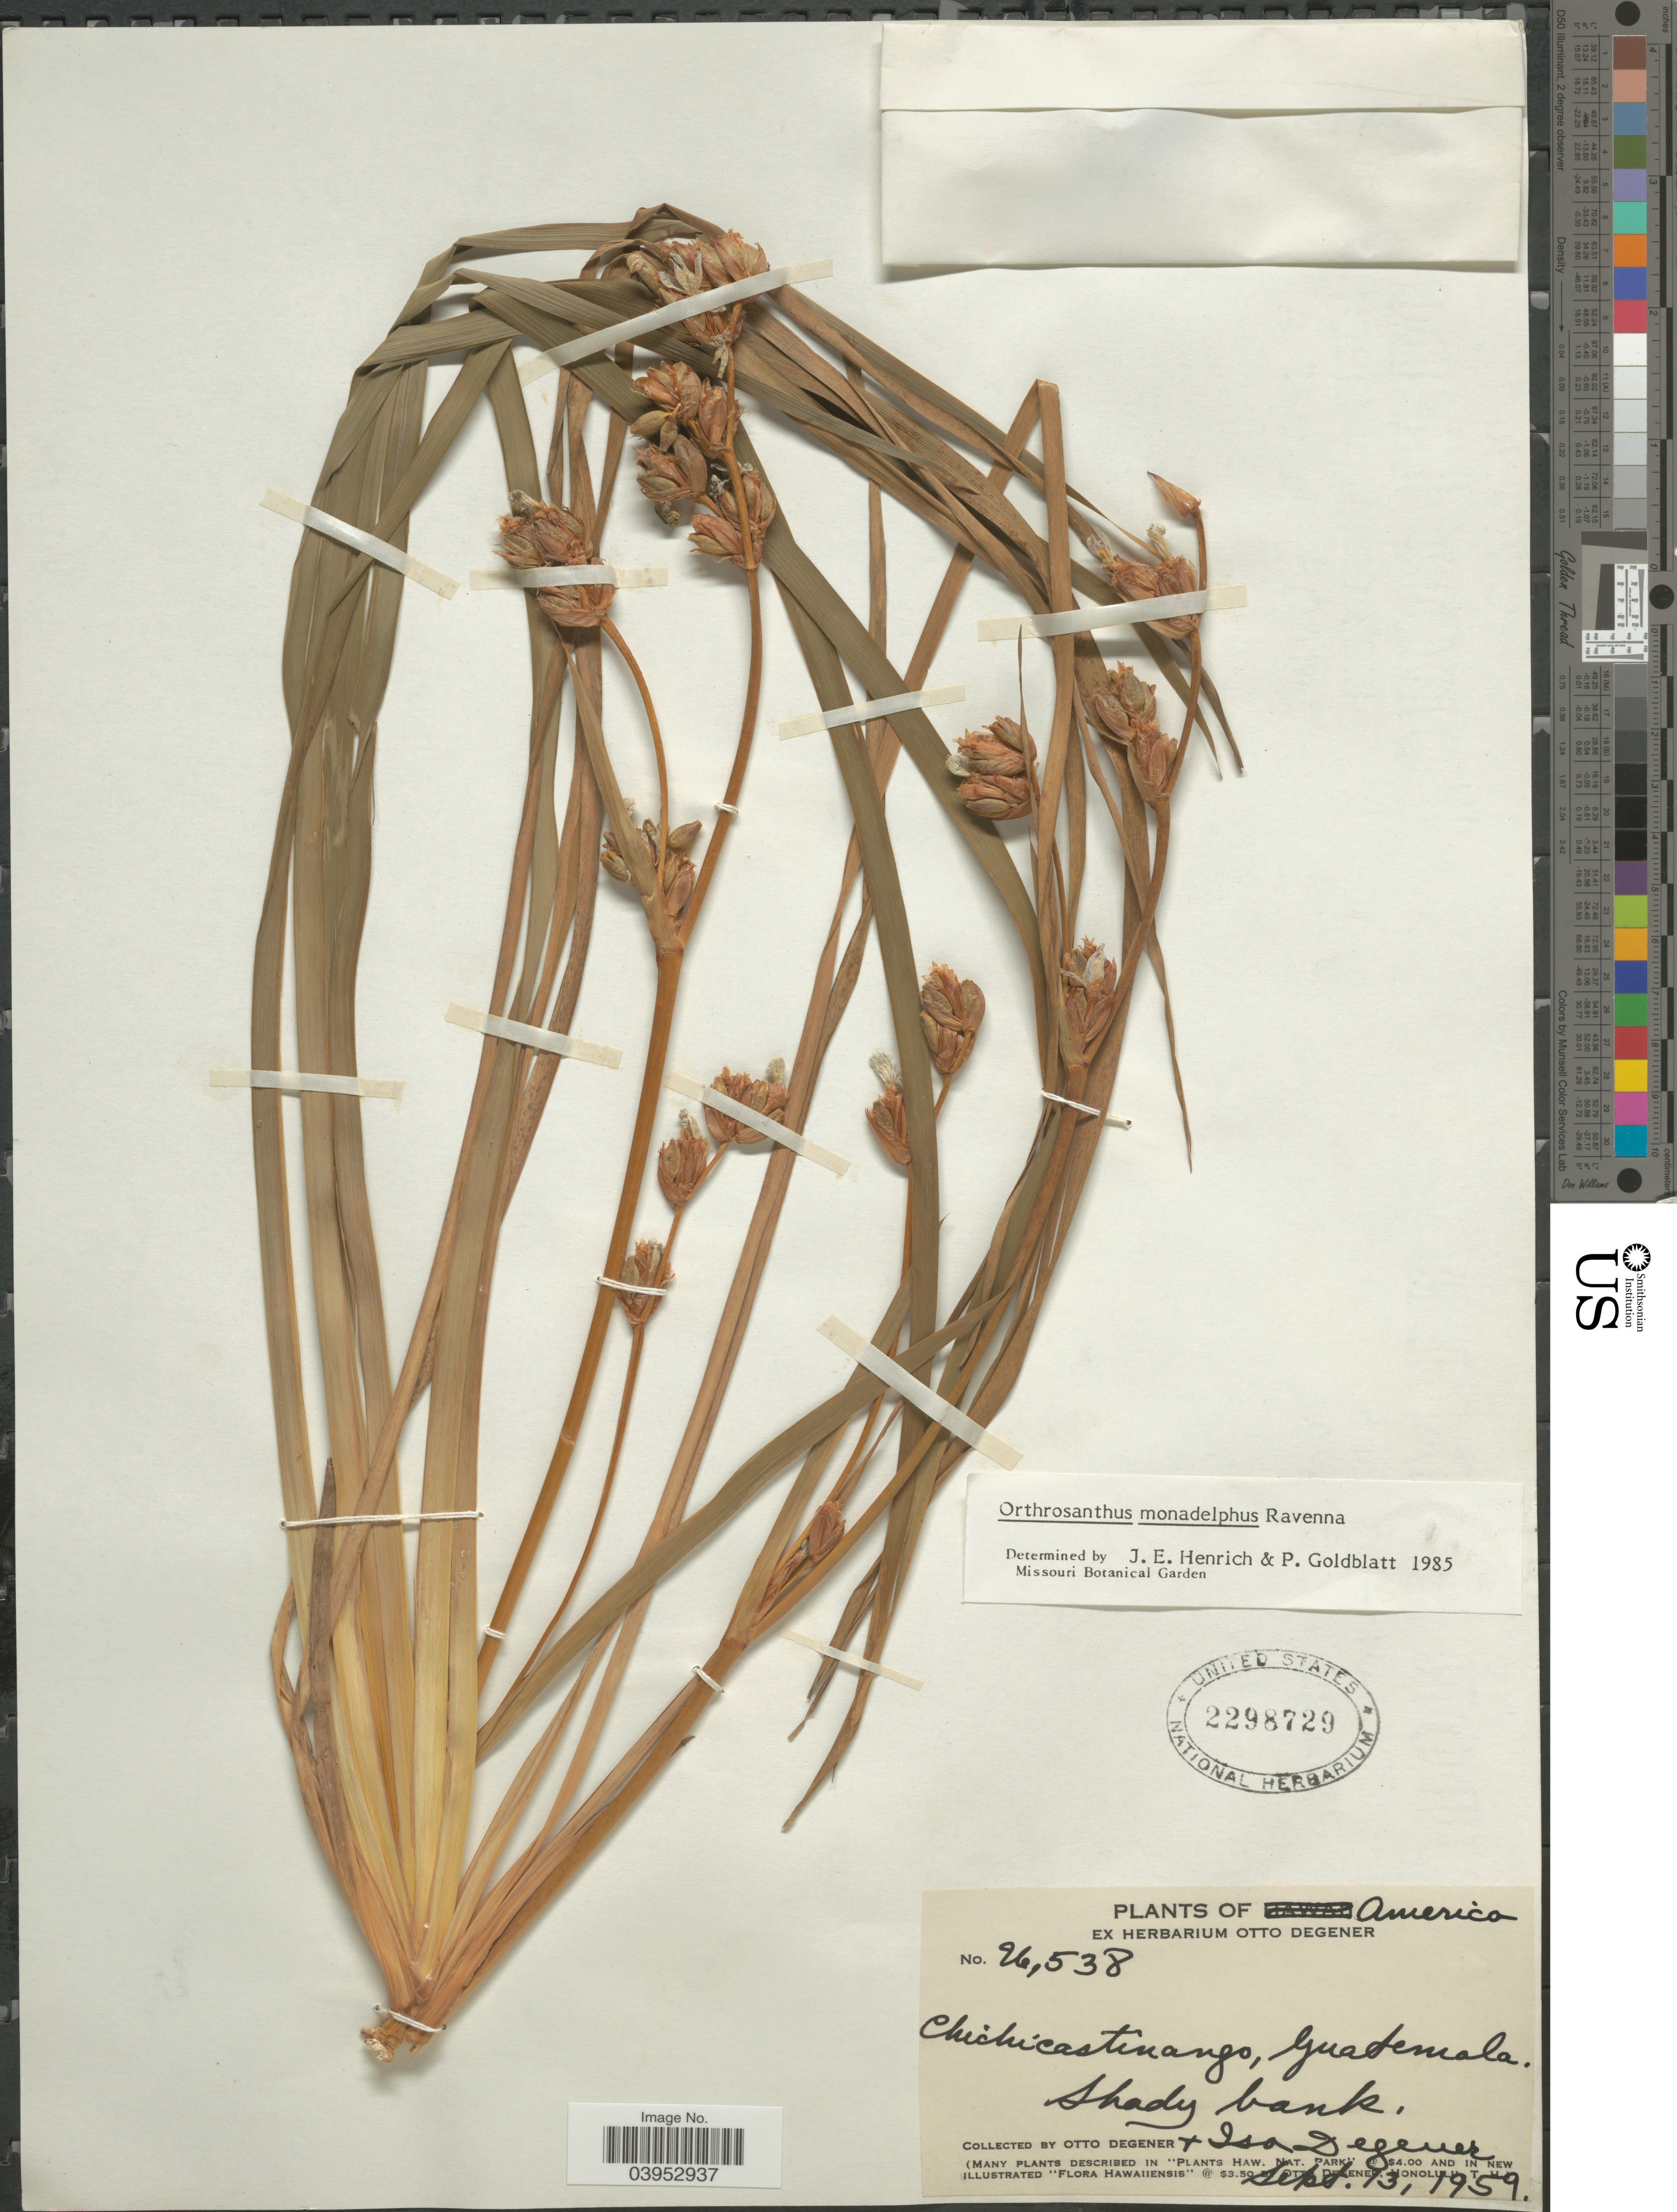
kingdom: Plantae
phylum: Tracheophyta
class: Liliopsida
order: Asparagales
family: Iridaceae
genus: Orthrosanthus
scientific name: Orthrosanthus monadelphus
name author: Ravenna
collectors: O. Degener & I. Degener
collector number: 26538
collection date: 1959-09-13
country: Guatemala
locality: America. Chichicastinango.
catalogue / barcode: US 2298729